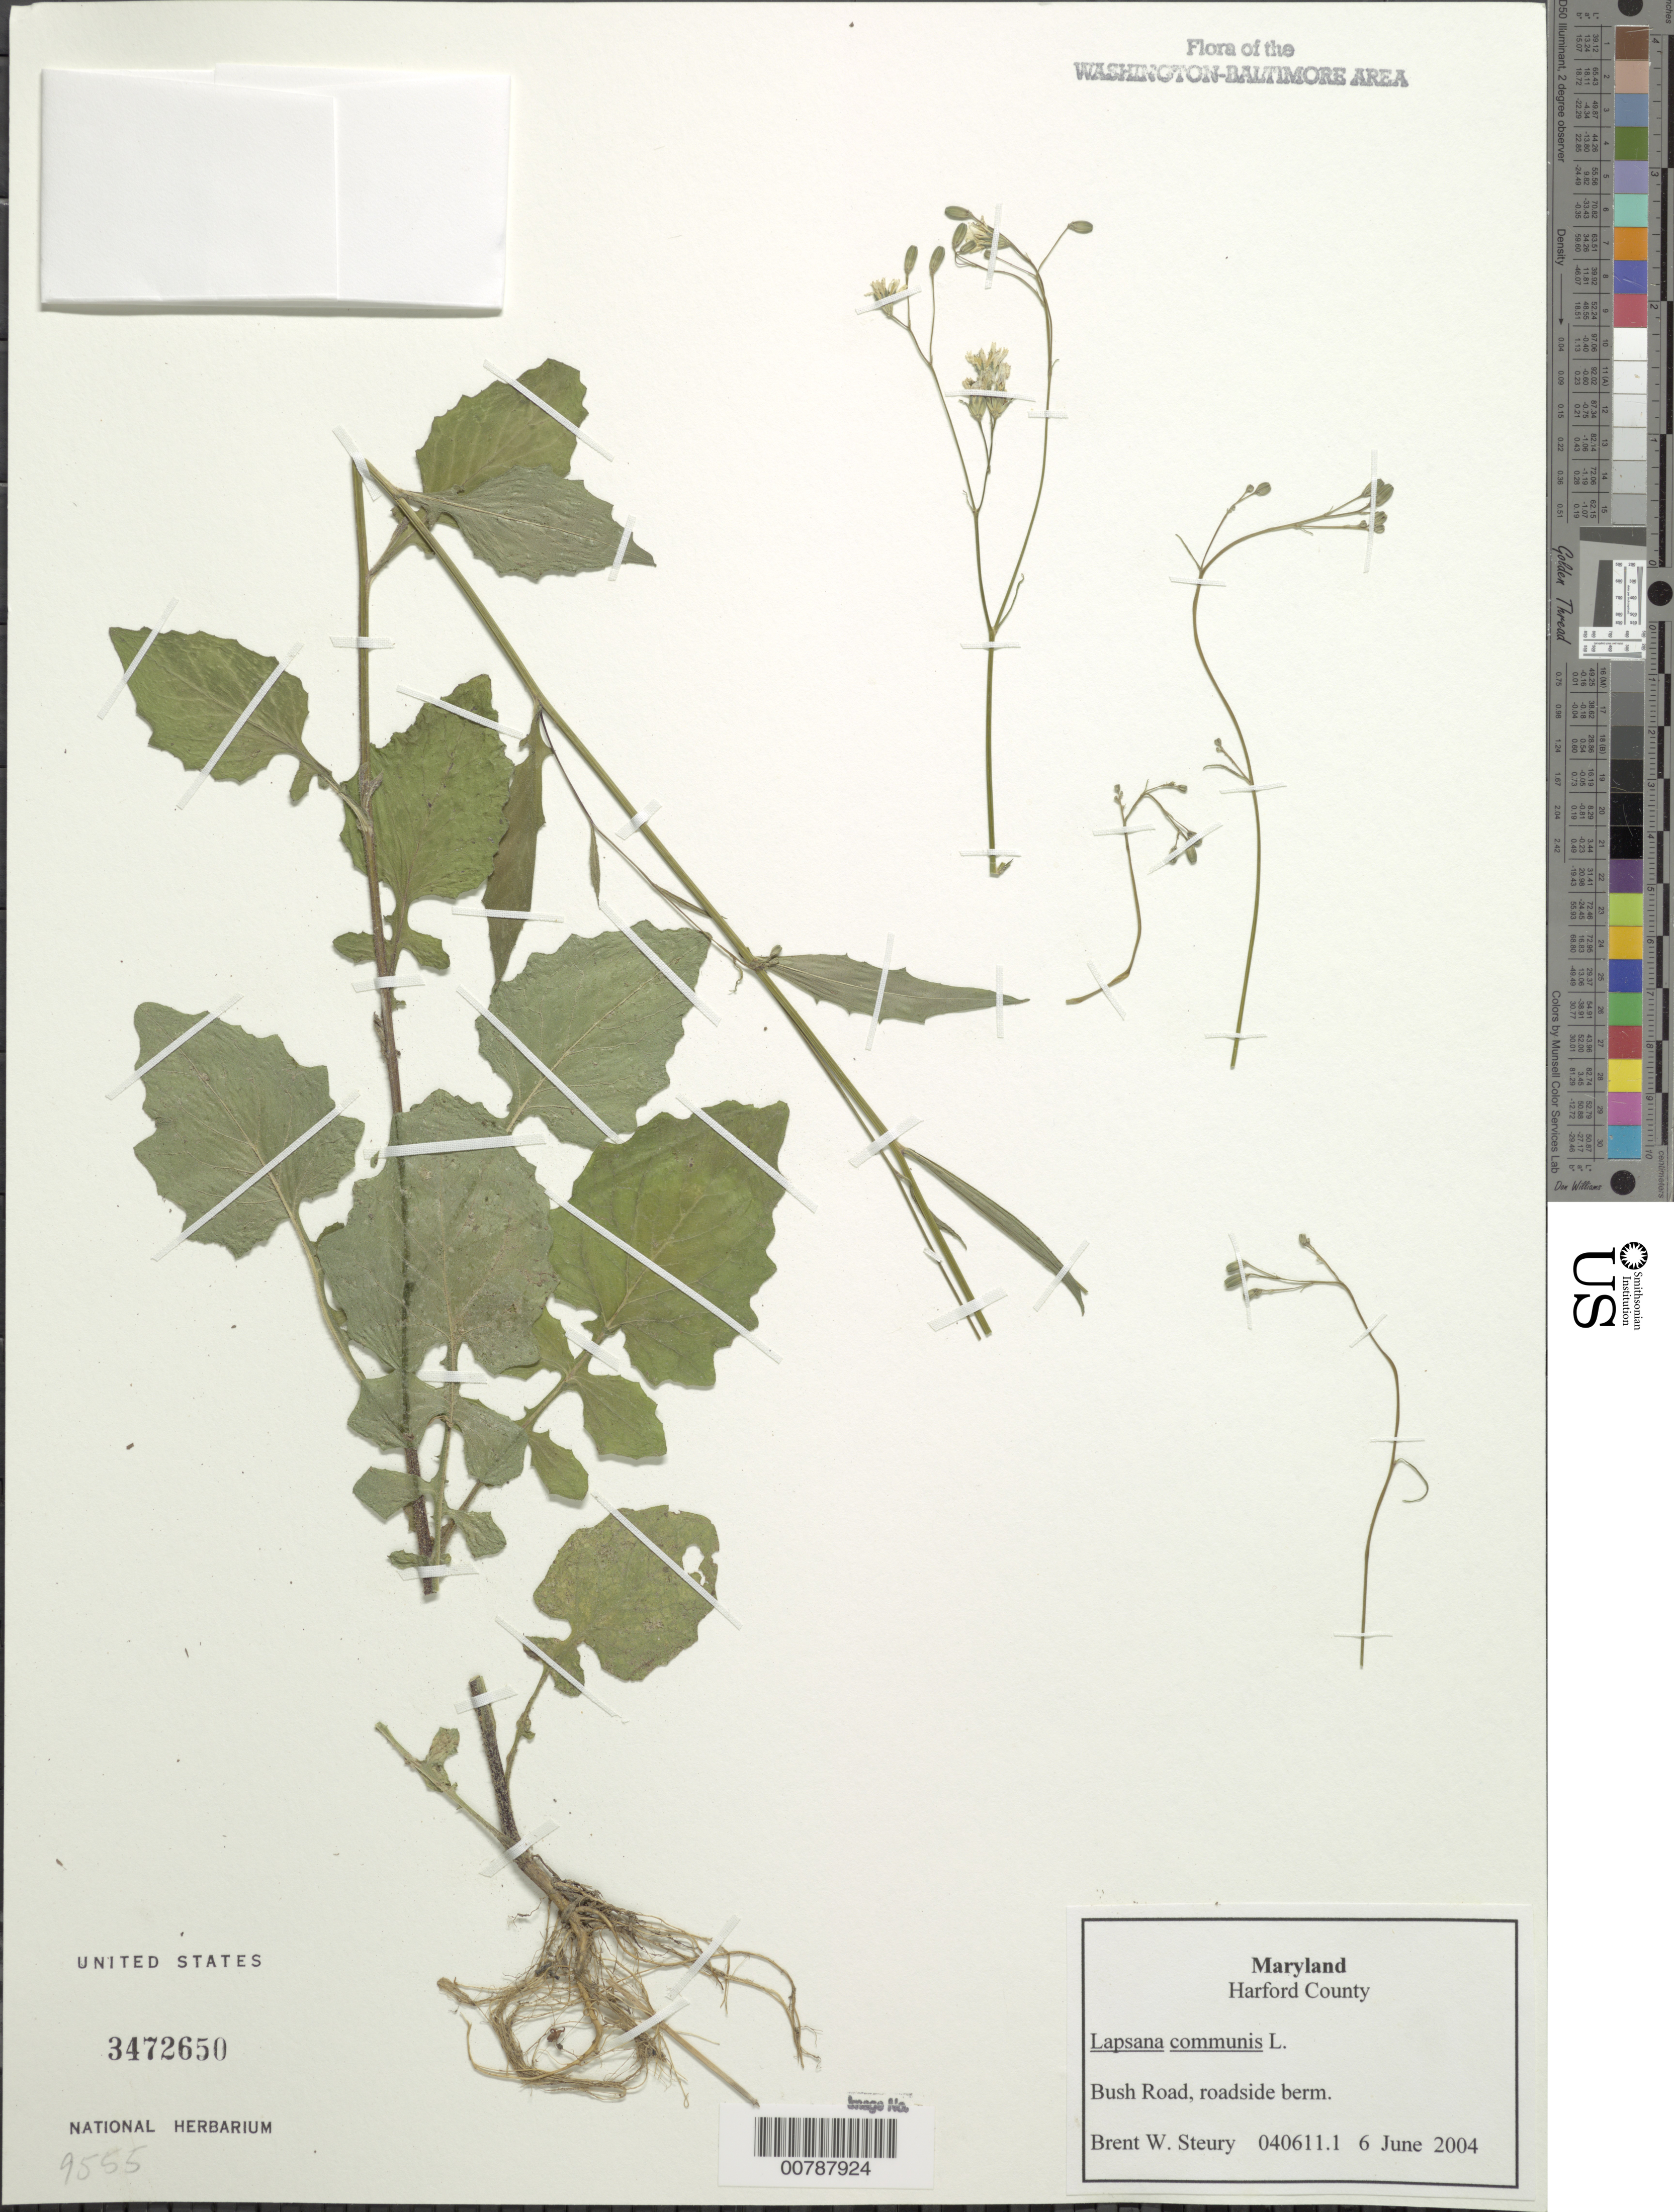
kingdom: Plantae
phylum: Tracheophyta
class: Magnoliopsida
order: Asterales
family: Asteraceae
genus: Lapsana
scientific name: Lapsana communis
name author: L.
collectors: B. Steury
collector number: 040611.1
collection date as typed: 6 June 2004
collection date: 2004-06-06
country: United States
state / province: Maryland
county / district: Harford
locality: Bush Road.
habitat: Roadside berm.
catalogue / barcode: US 3472650